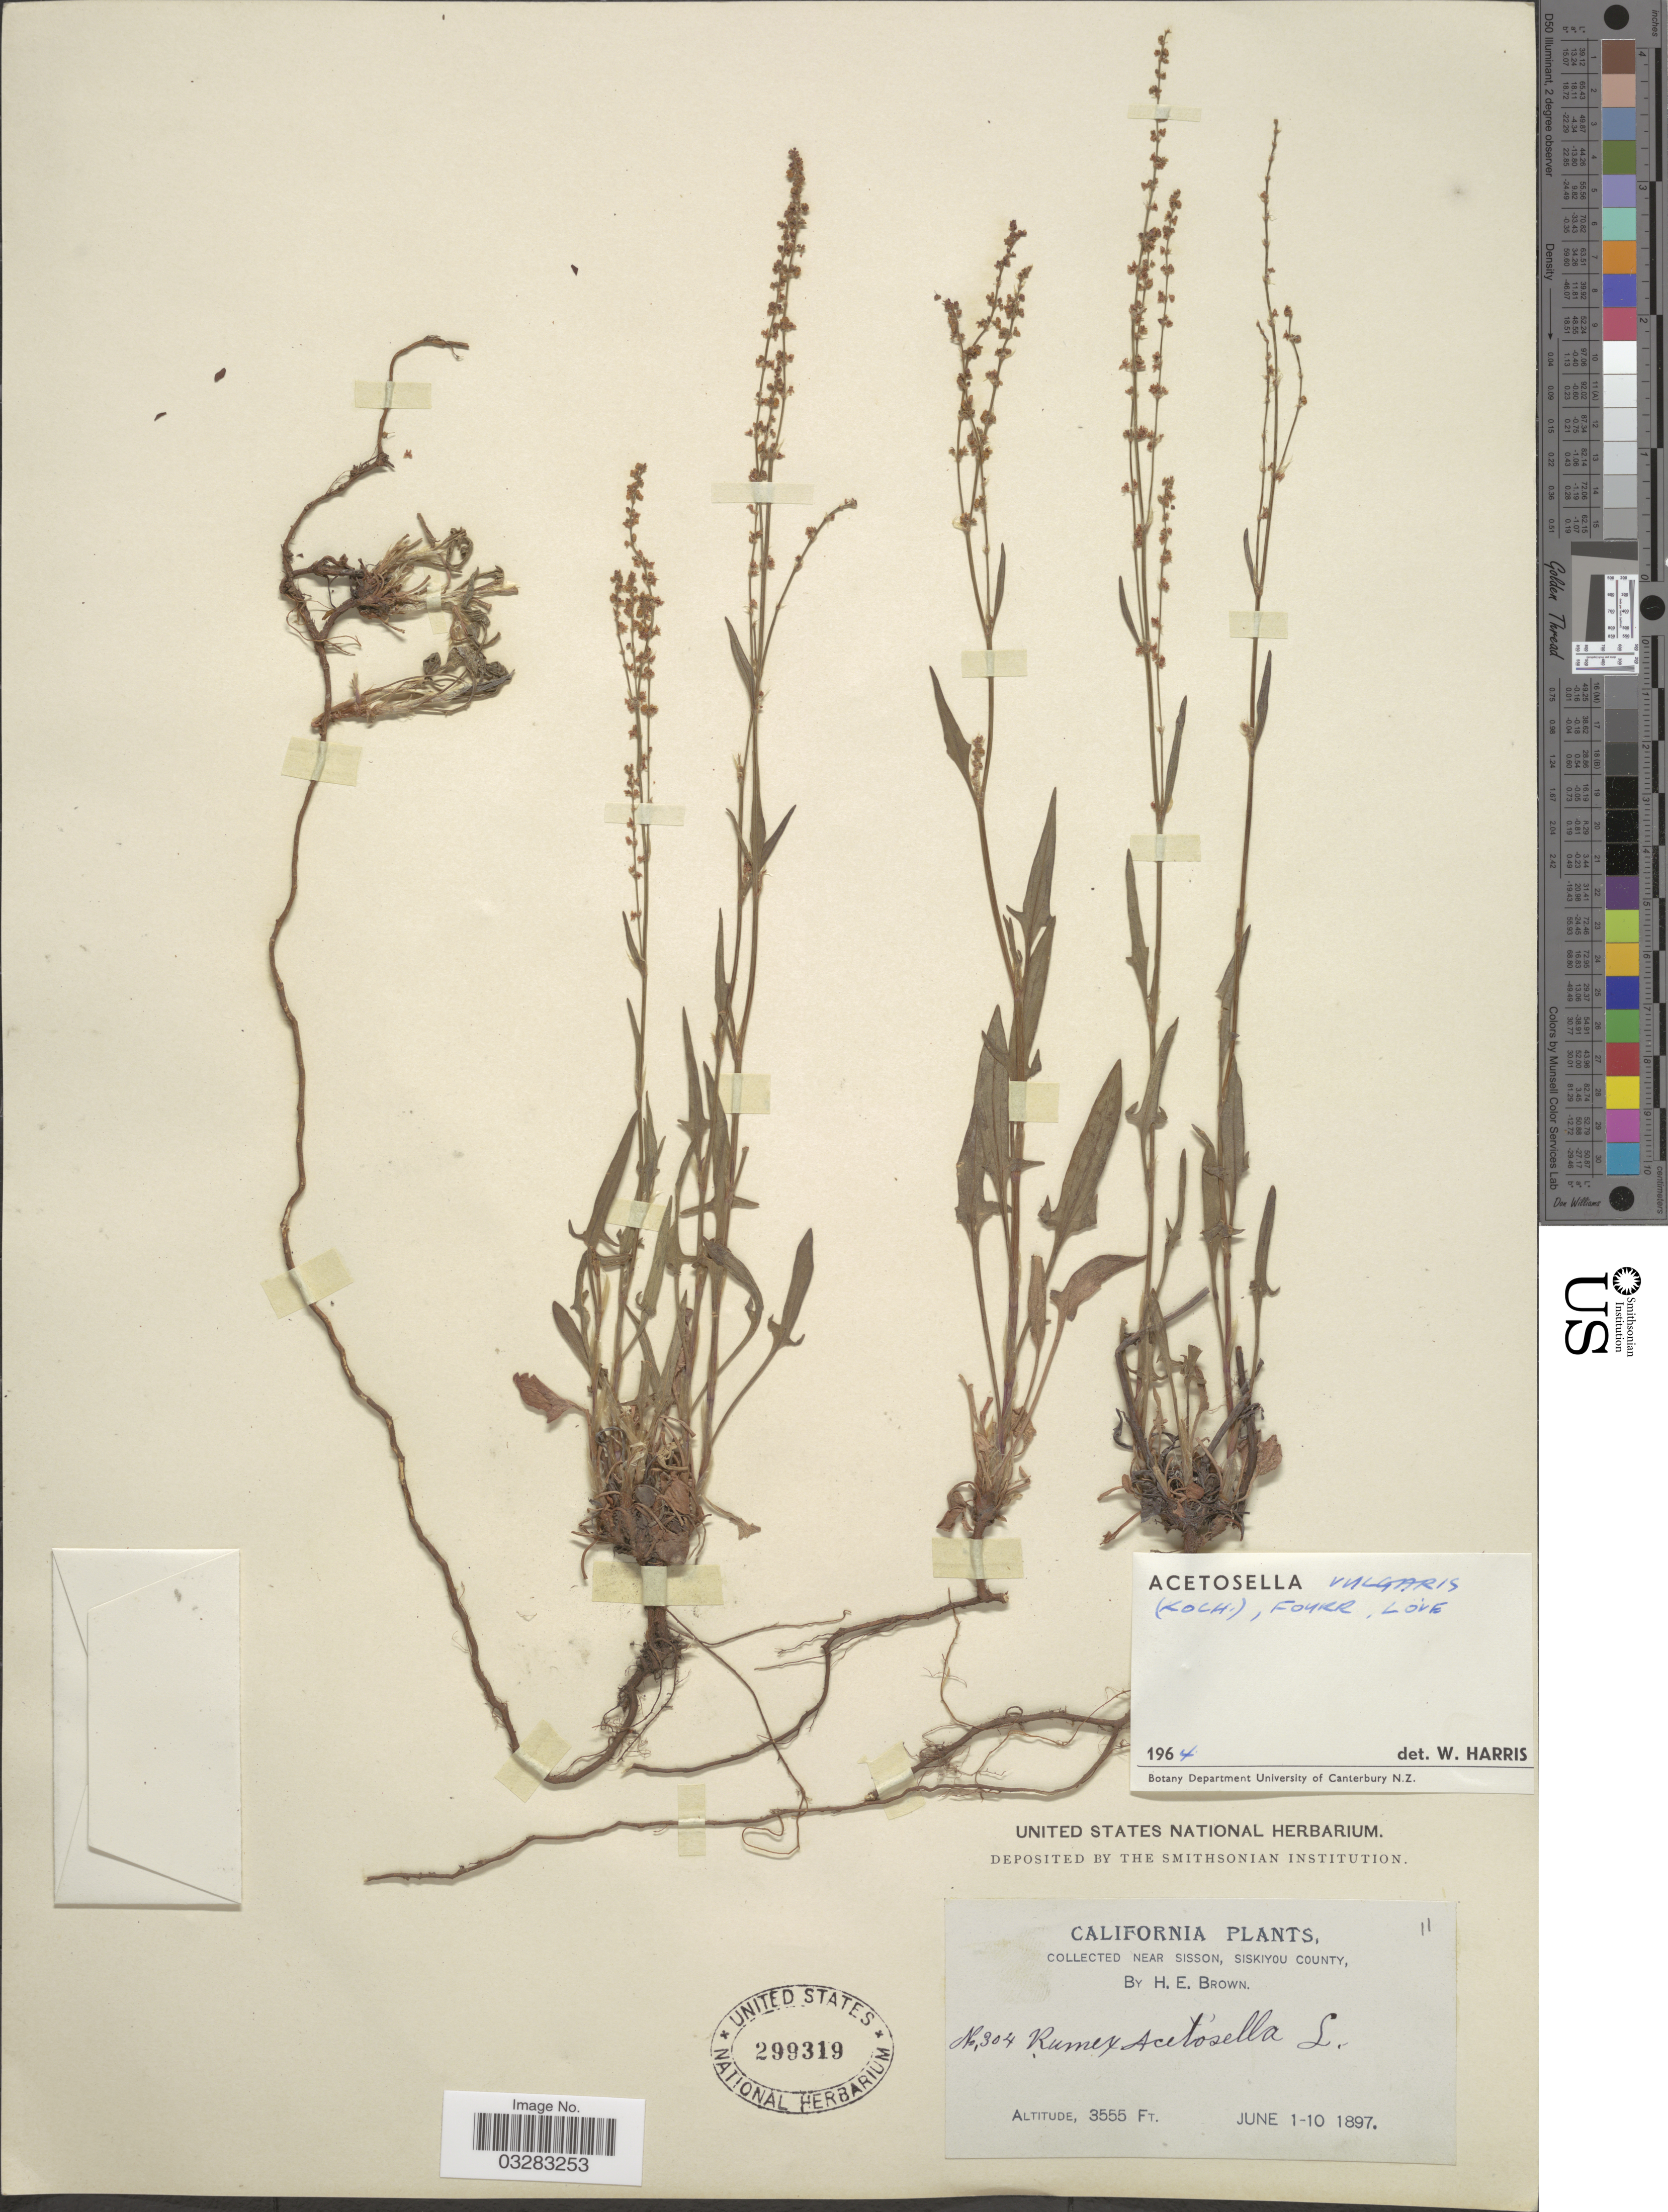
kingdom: Plantae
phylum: Tracheophyta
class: Magnoliopsida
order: Caryophyllales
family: Polygonaceae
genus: Rumex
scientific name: Rumex acetosella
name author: L.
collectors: H. E. Brown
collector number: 304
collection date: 1897-06-01/1897-06-10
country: United States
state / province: California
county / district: Siskiyou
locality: Near Sisson, Siskiyou County.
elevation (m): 1084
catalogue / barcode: US 299319